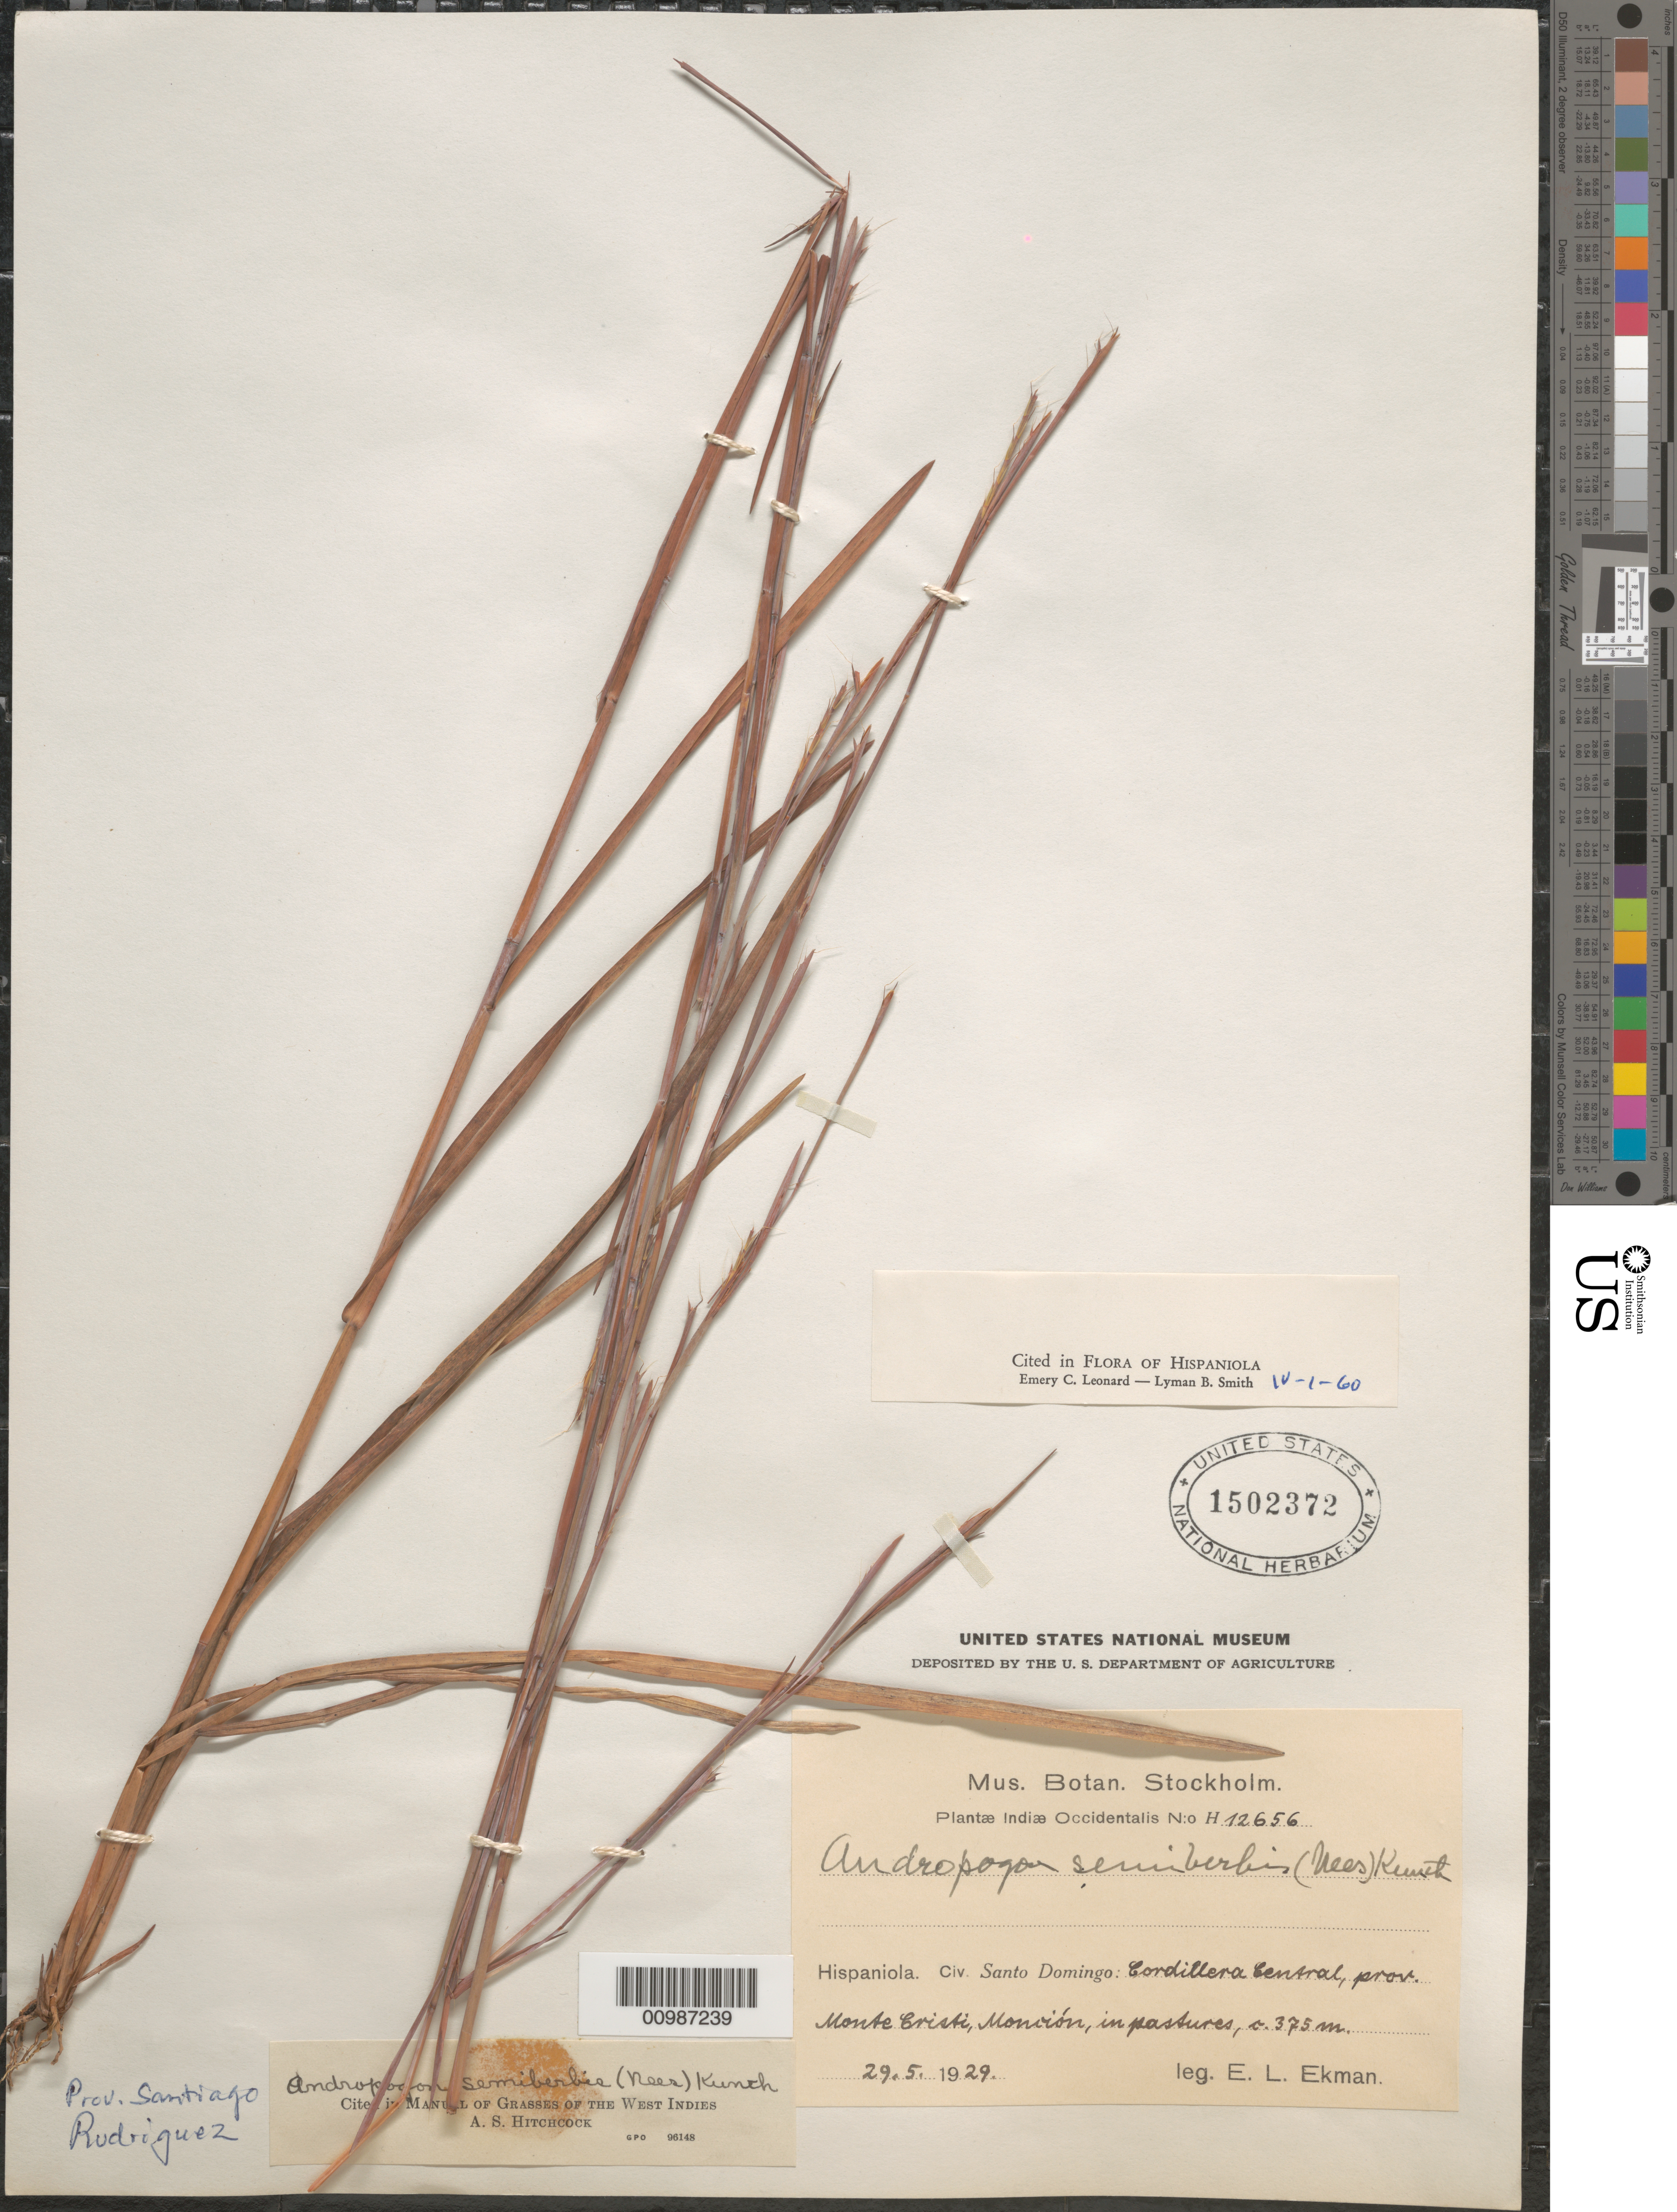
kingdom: Plantae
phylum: Tracheophyta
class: Liliopsida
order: Poales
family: Poaceae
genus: Andropogon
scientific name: Andropogon semiberbis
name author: (Nees) Kunth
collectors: E. L. Ekman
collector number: H 12656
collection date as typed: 29 May 1929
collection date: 1929-05-29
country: Dominican Republic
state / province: Santiago Rodríguez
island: Hispaniola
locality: Cordillera Central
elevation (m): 375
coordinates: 0 N, 0 E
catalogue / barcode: US 1502372